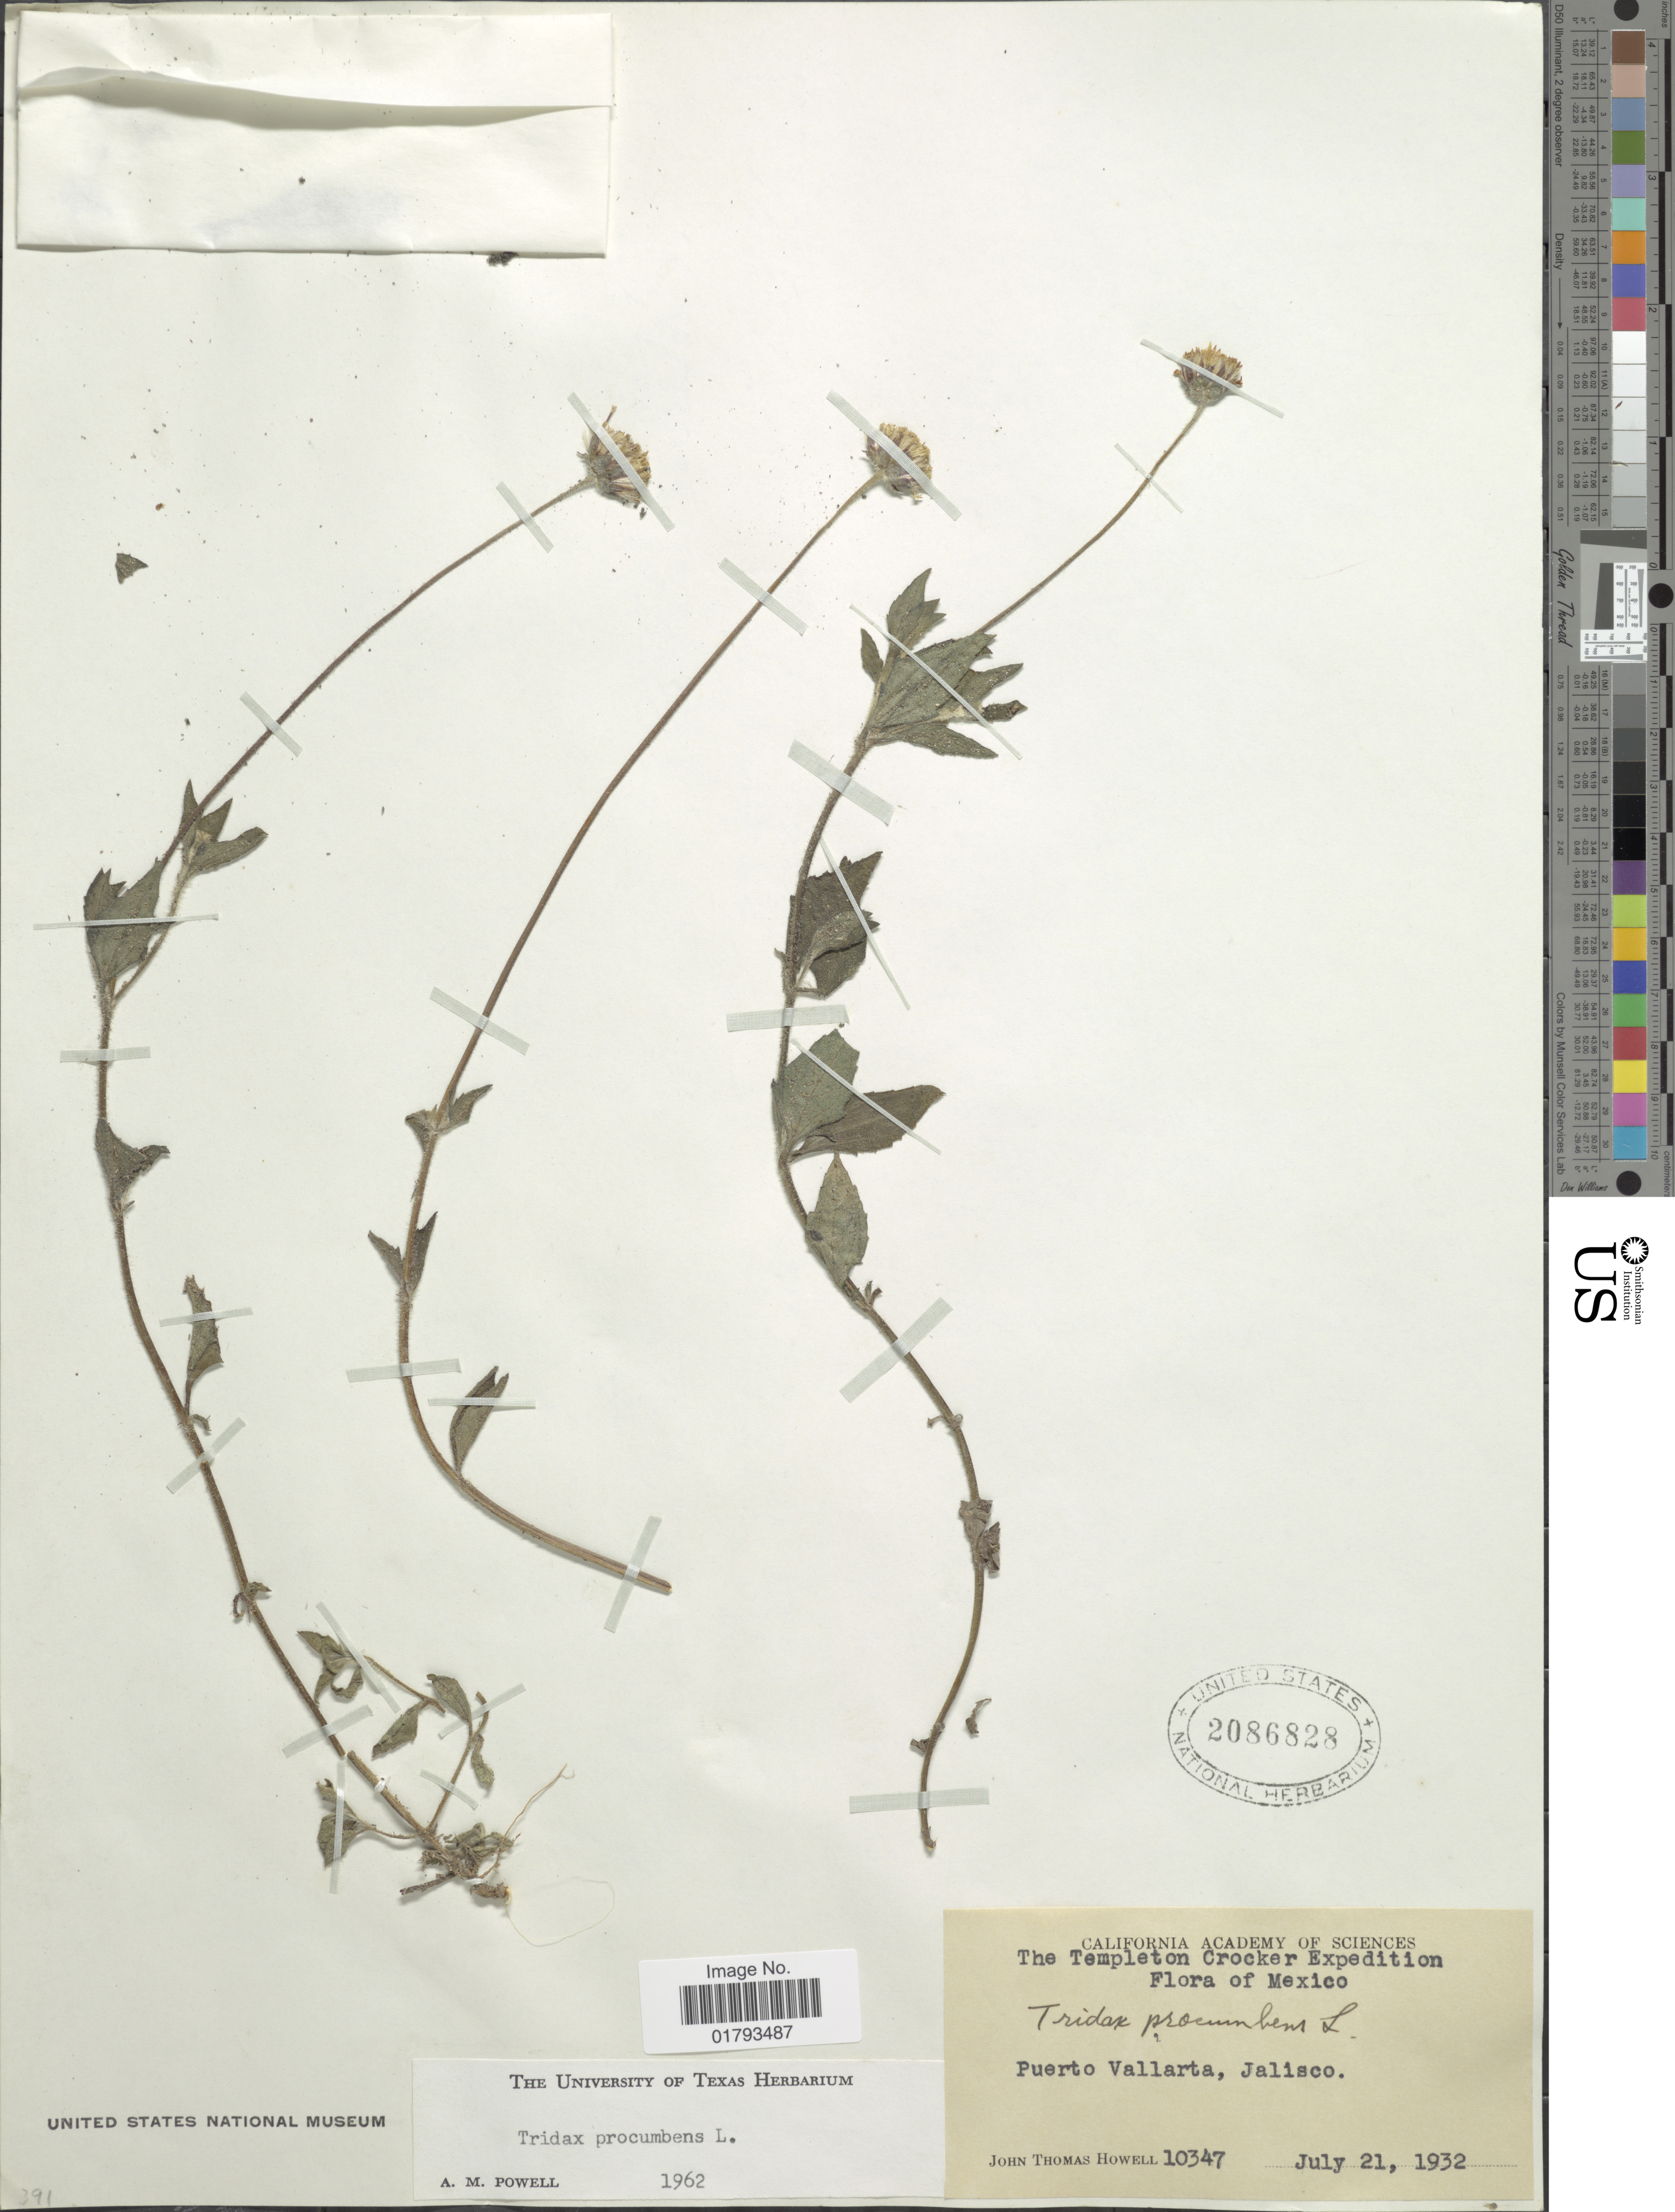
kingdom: Plantae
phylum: Tracheophyta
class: Magnoliopsida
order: Asterales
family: Asteraceae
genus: Tridax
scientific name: Tridax procumbens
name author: L.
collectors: J. T. Howell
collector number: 10347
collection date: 1932-07-21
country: Mexico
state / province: Jalisco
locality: Puerto Vallarta, Mexico.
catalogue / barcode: US 2086828